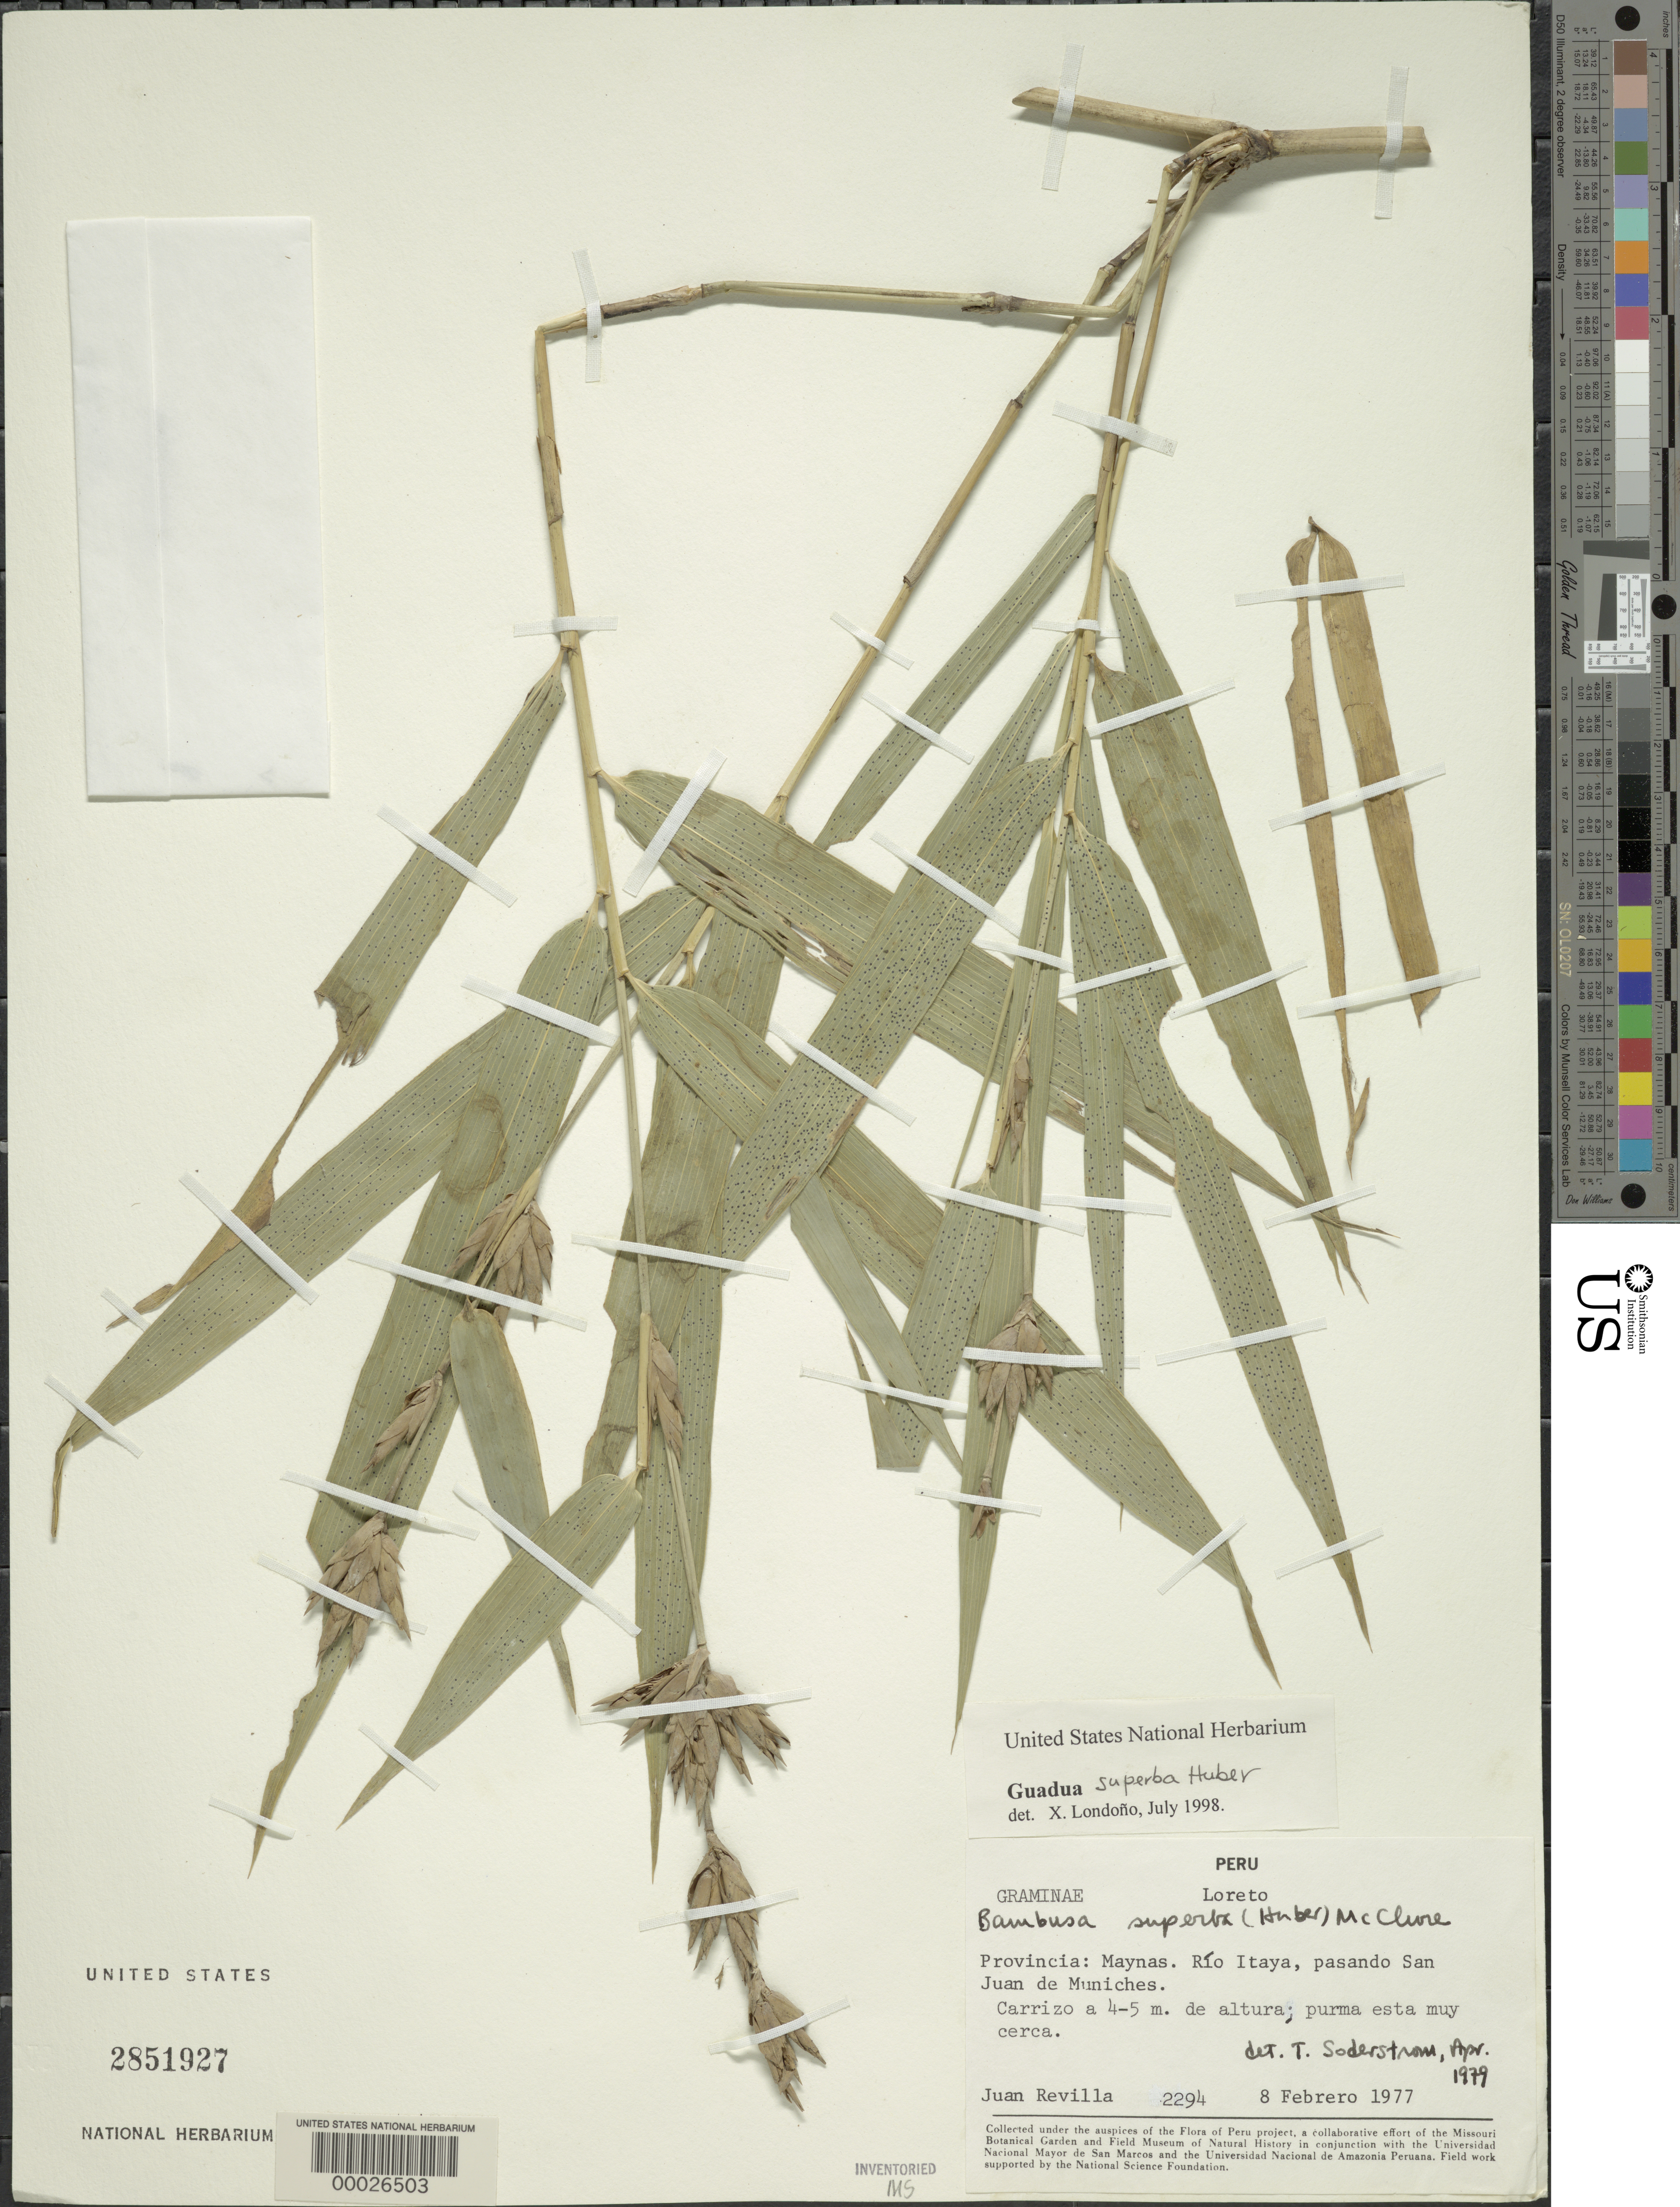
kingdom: Plantae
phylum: Tracheophyta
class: Liliopsida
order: Poales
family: Poaceae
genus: Guadua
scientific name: Guadua superba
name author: Huber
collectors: J. Revilla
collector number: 2294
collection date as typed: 08 Feb 1977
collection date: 1977-02-08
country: Peru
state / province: Loreto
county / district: Maynas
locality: Rio itaya, past san juan de muniches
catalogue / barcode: US 2851927